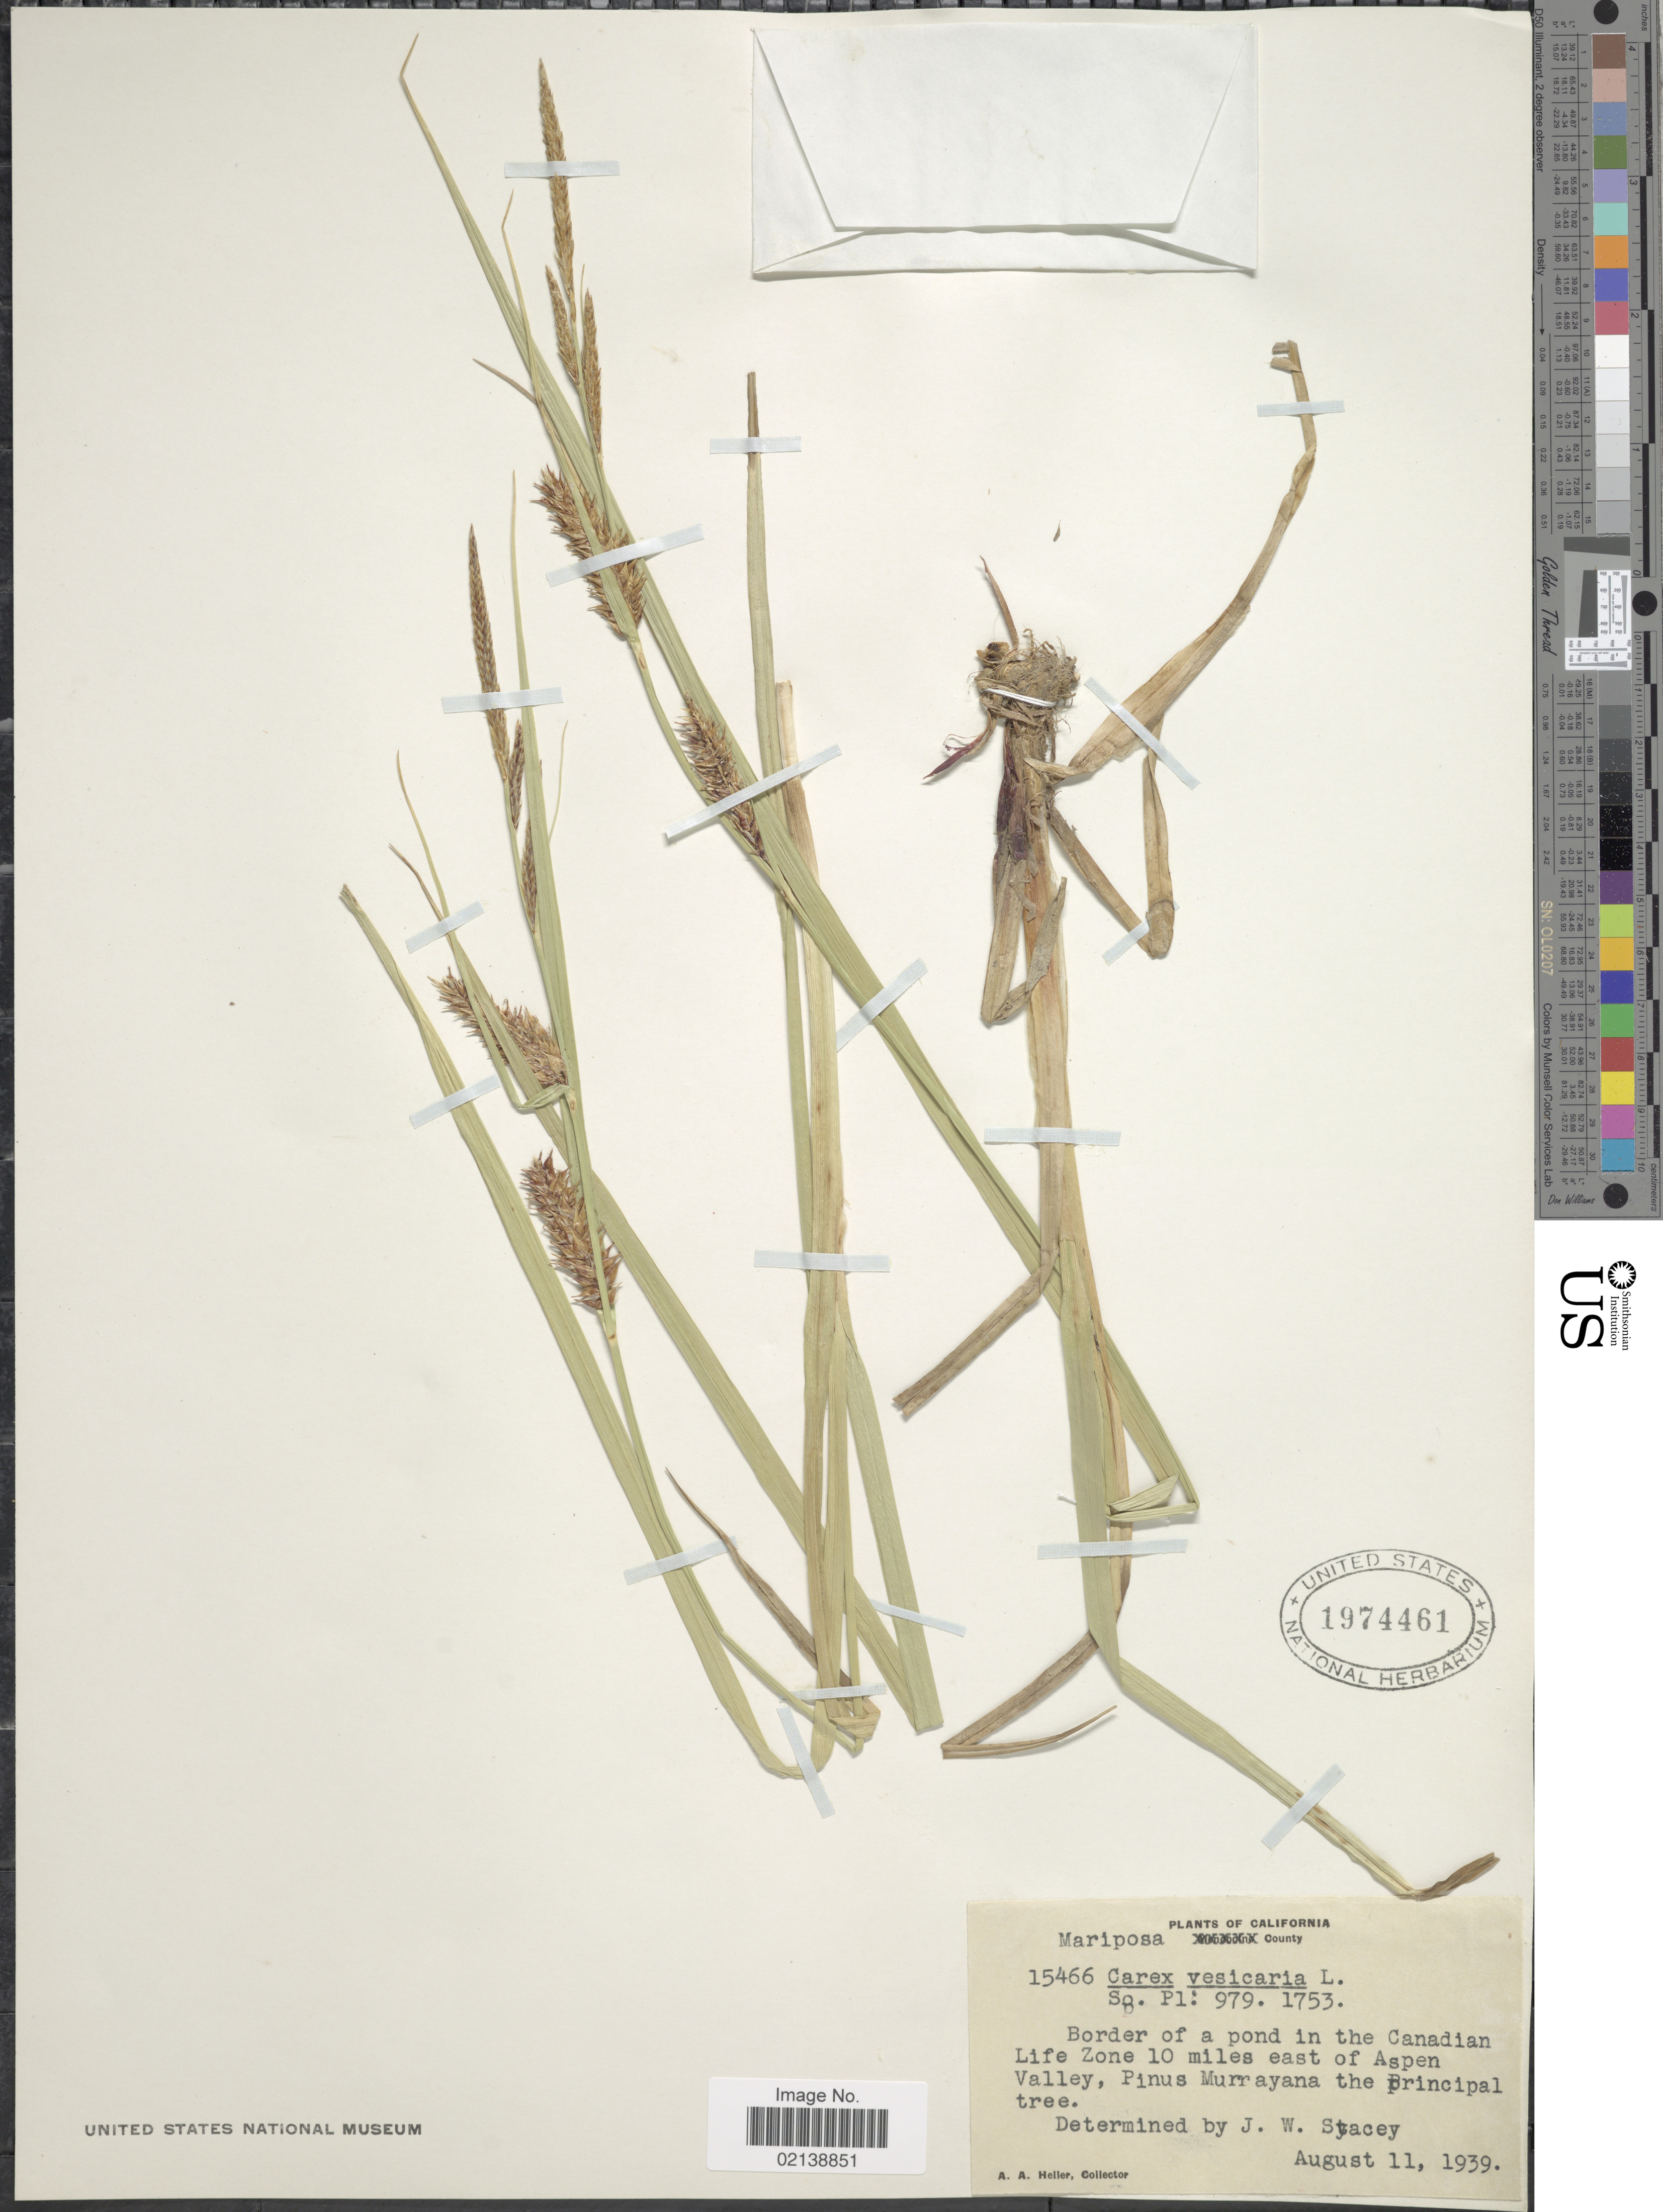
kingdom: Plantae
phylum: Tracheophyta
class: Liliopsida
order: Poales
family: Cyperaceae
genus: Carex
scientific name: Carex vesicaria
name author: L.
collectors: A. A. Heller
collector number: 15466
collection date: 1939-08-11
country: United States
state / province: California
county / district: Mariposa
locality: Mariposa County, Border of a pond in the Canadian Life Zone 10 miles east of Aspen Valley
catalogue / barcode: US 1974461